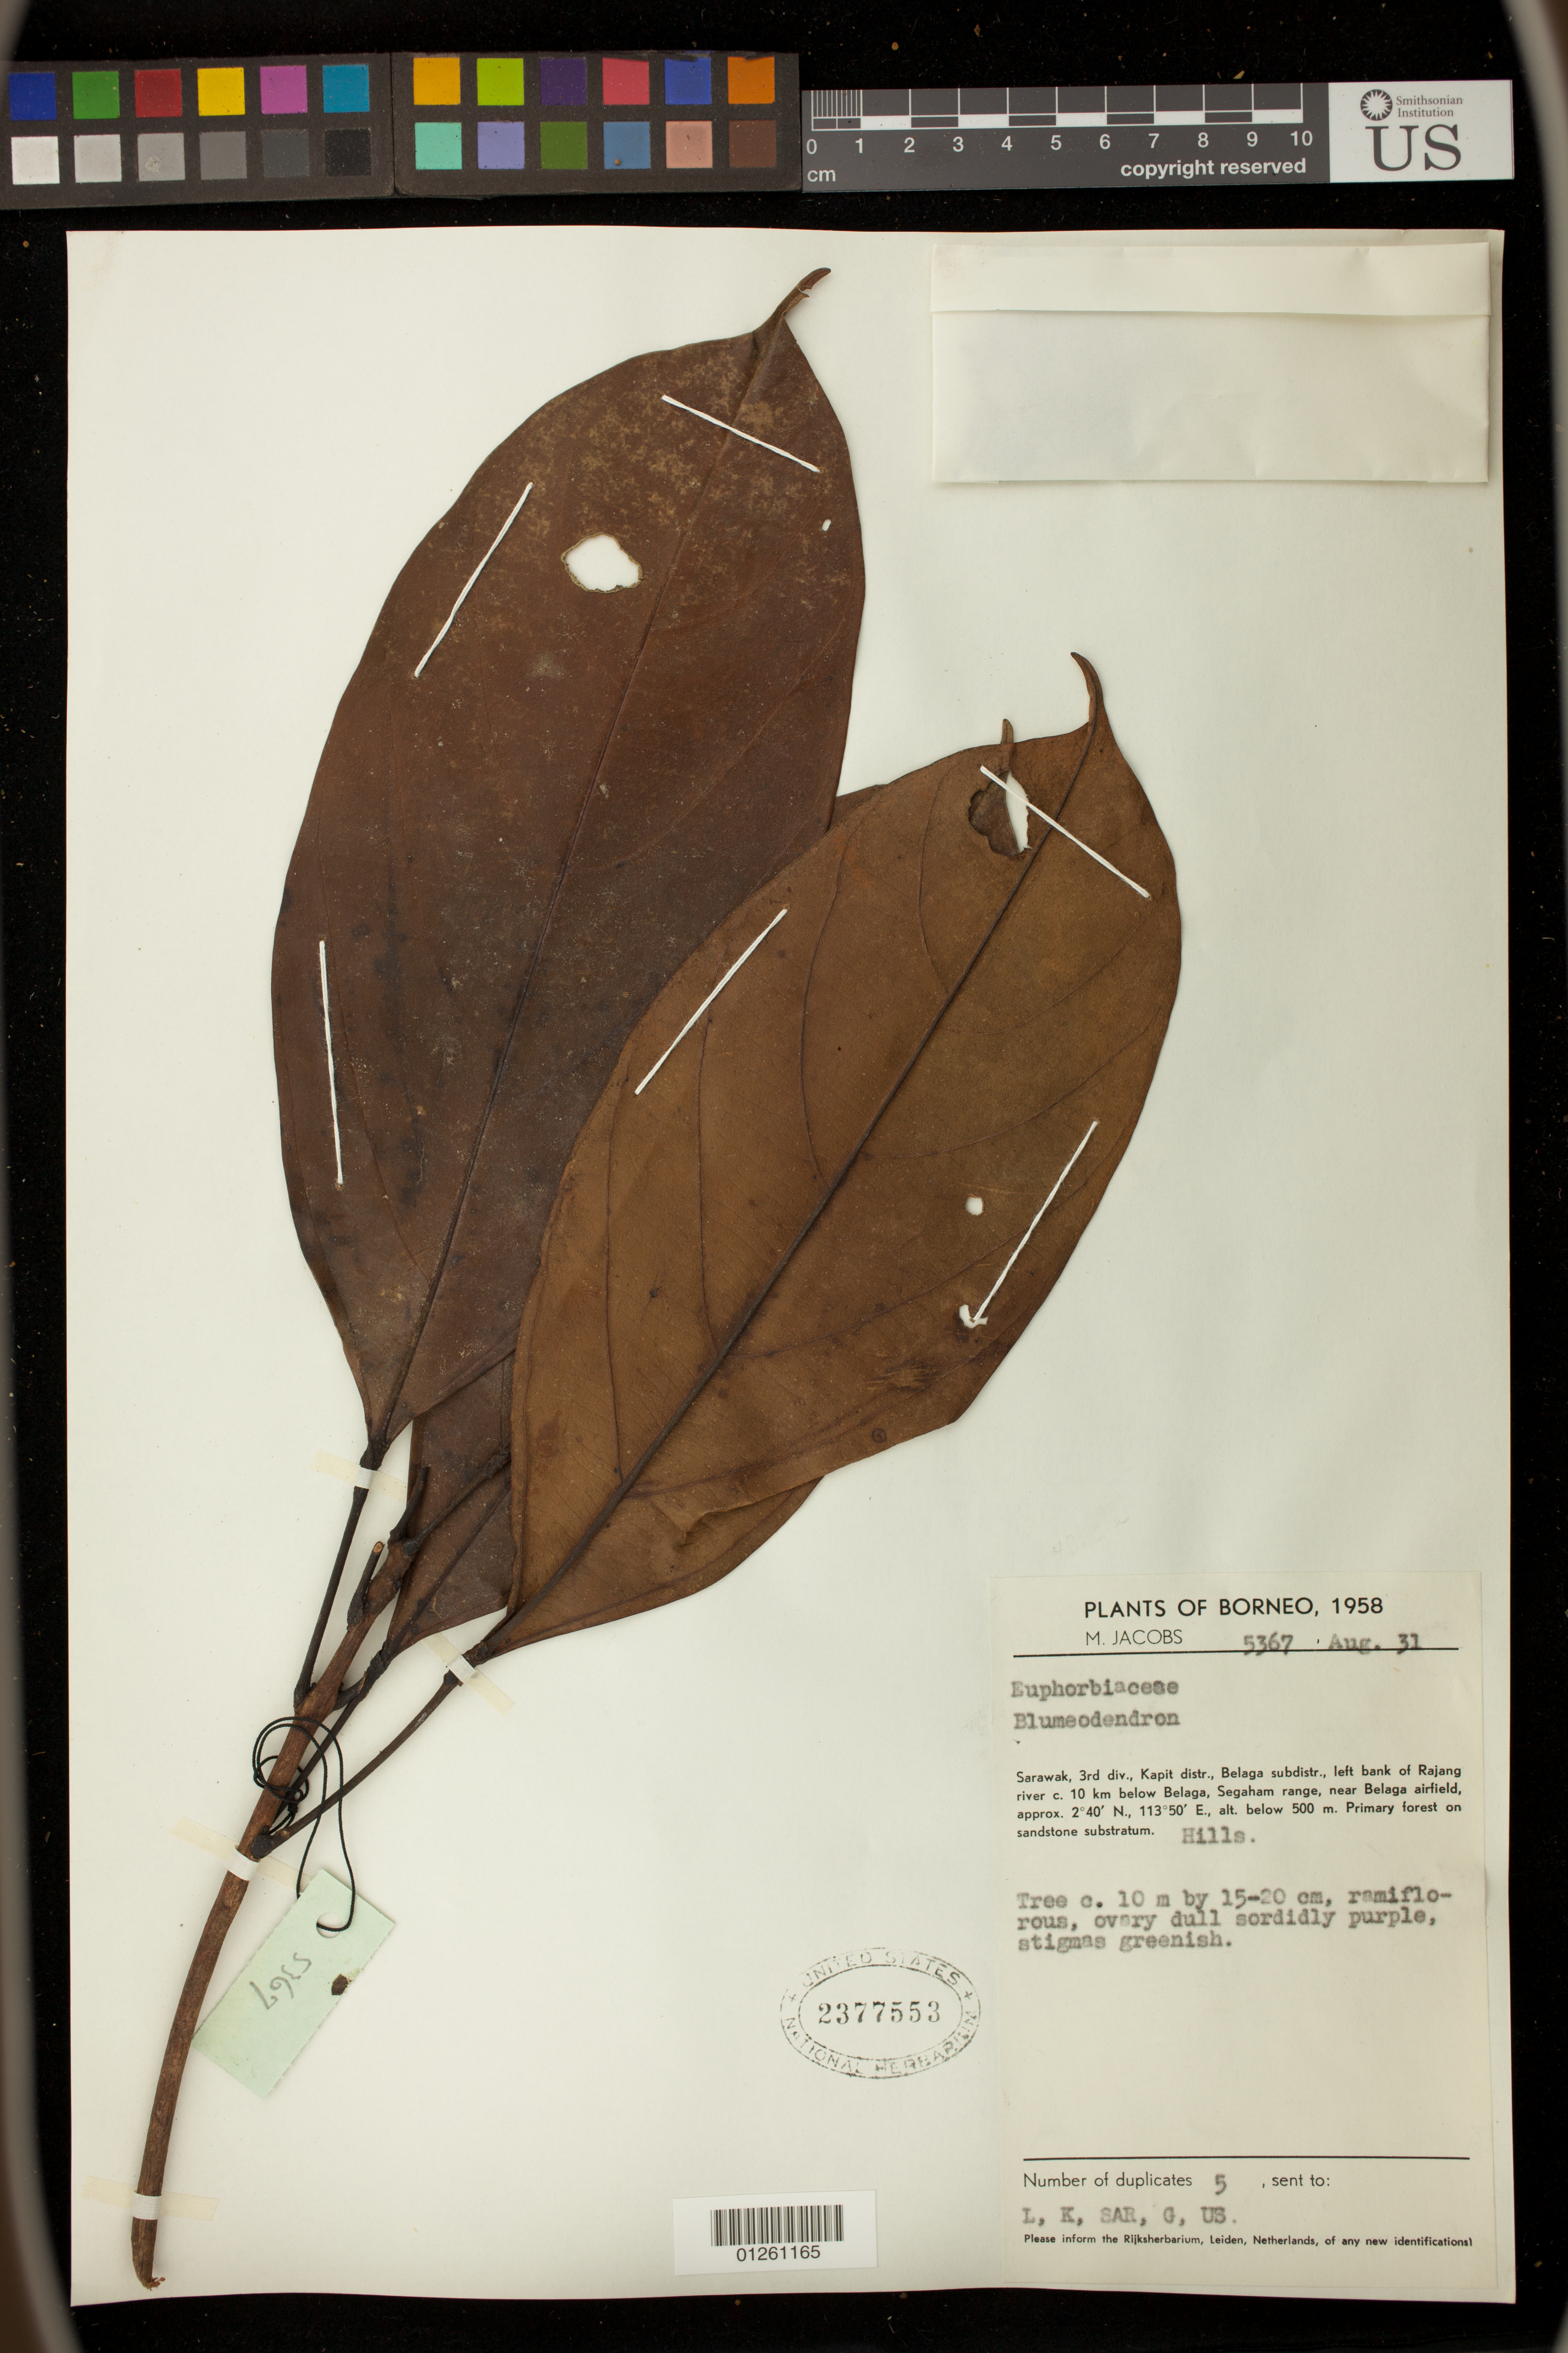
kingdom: Plantae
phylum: Tracheophyta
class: Magnoliopsida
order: Malpighiales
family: Euphorbiaceae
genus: Blumeodendron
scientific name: Blumeodendron sp.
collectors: M. Jacobs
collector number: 5367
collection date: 1958-08-31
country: Malaysia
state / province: Sarawak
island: Borneo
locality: Sarawak, 3rd div., Kapit distr., Belaga subdistr., left bank of Rajang river c. 10 km below Belaga, Segaham range, near Belaga airfield.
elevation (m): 0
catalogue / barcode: US 2377553